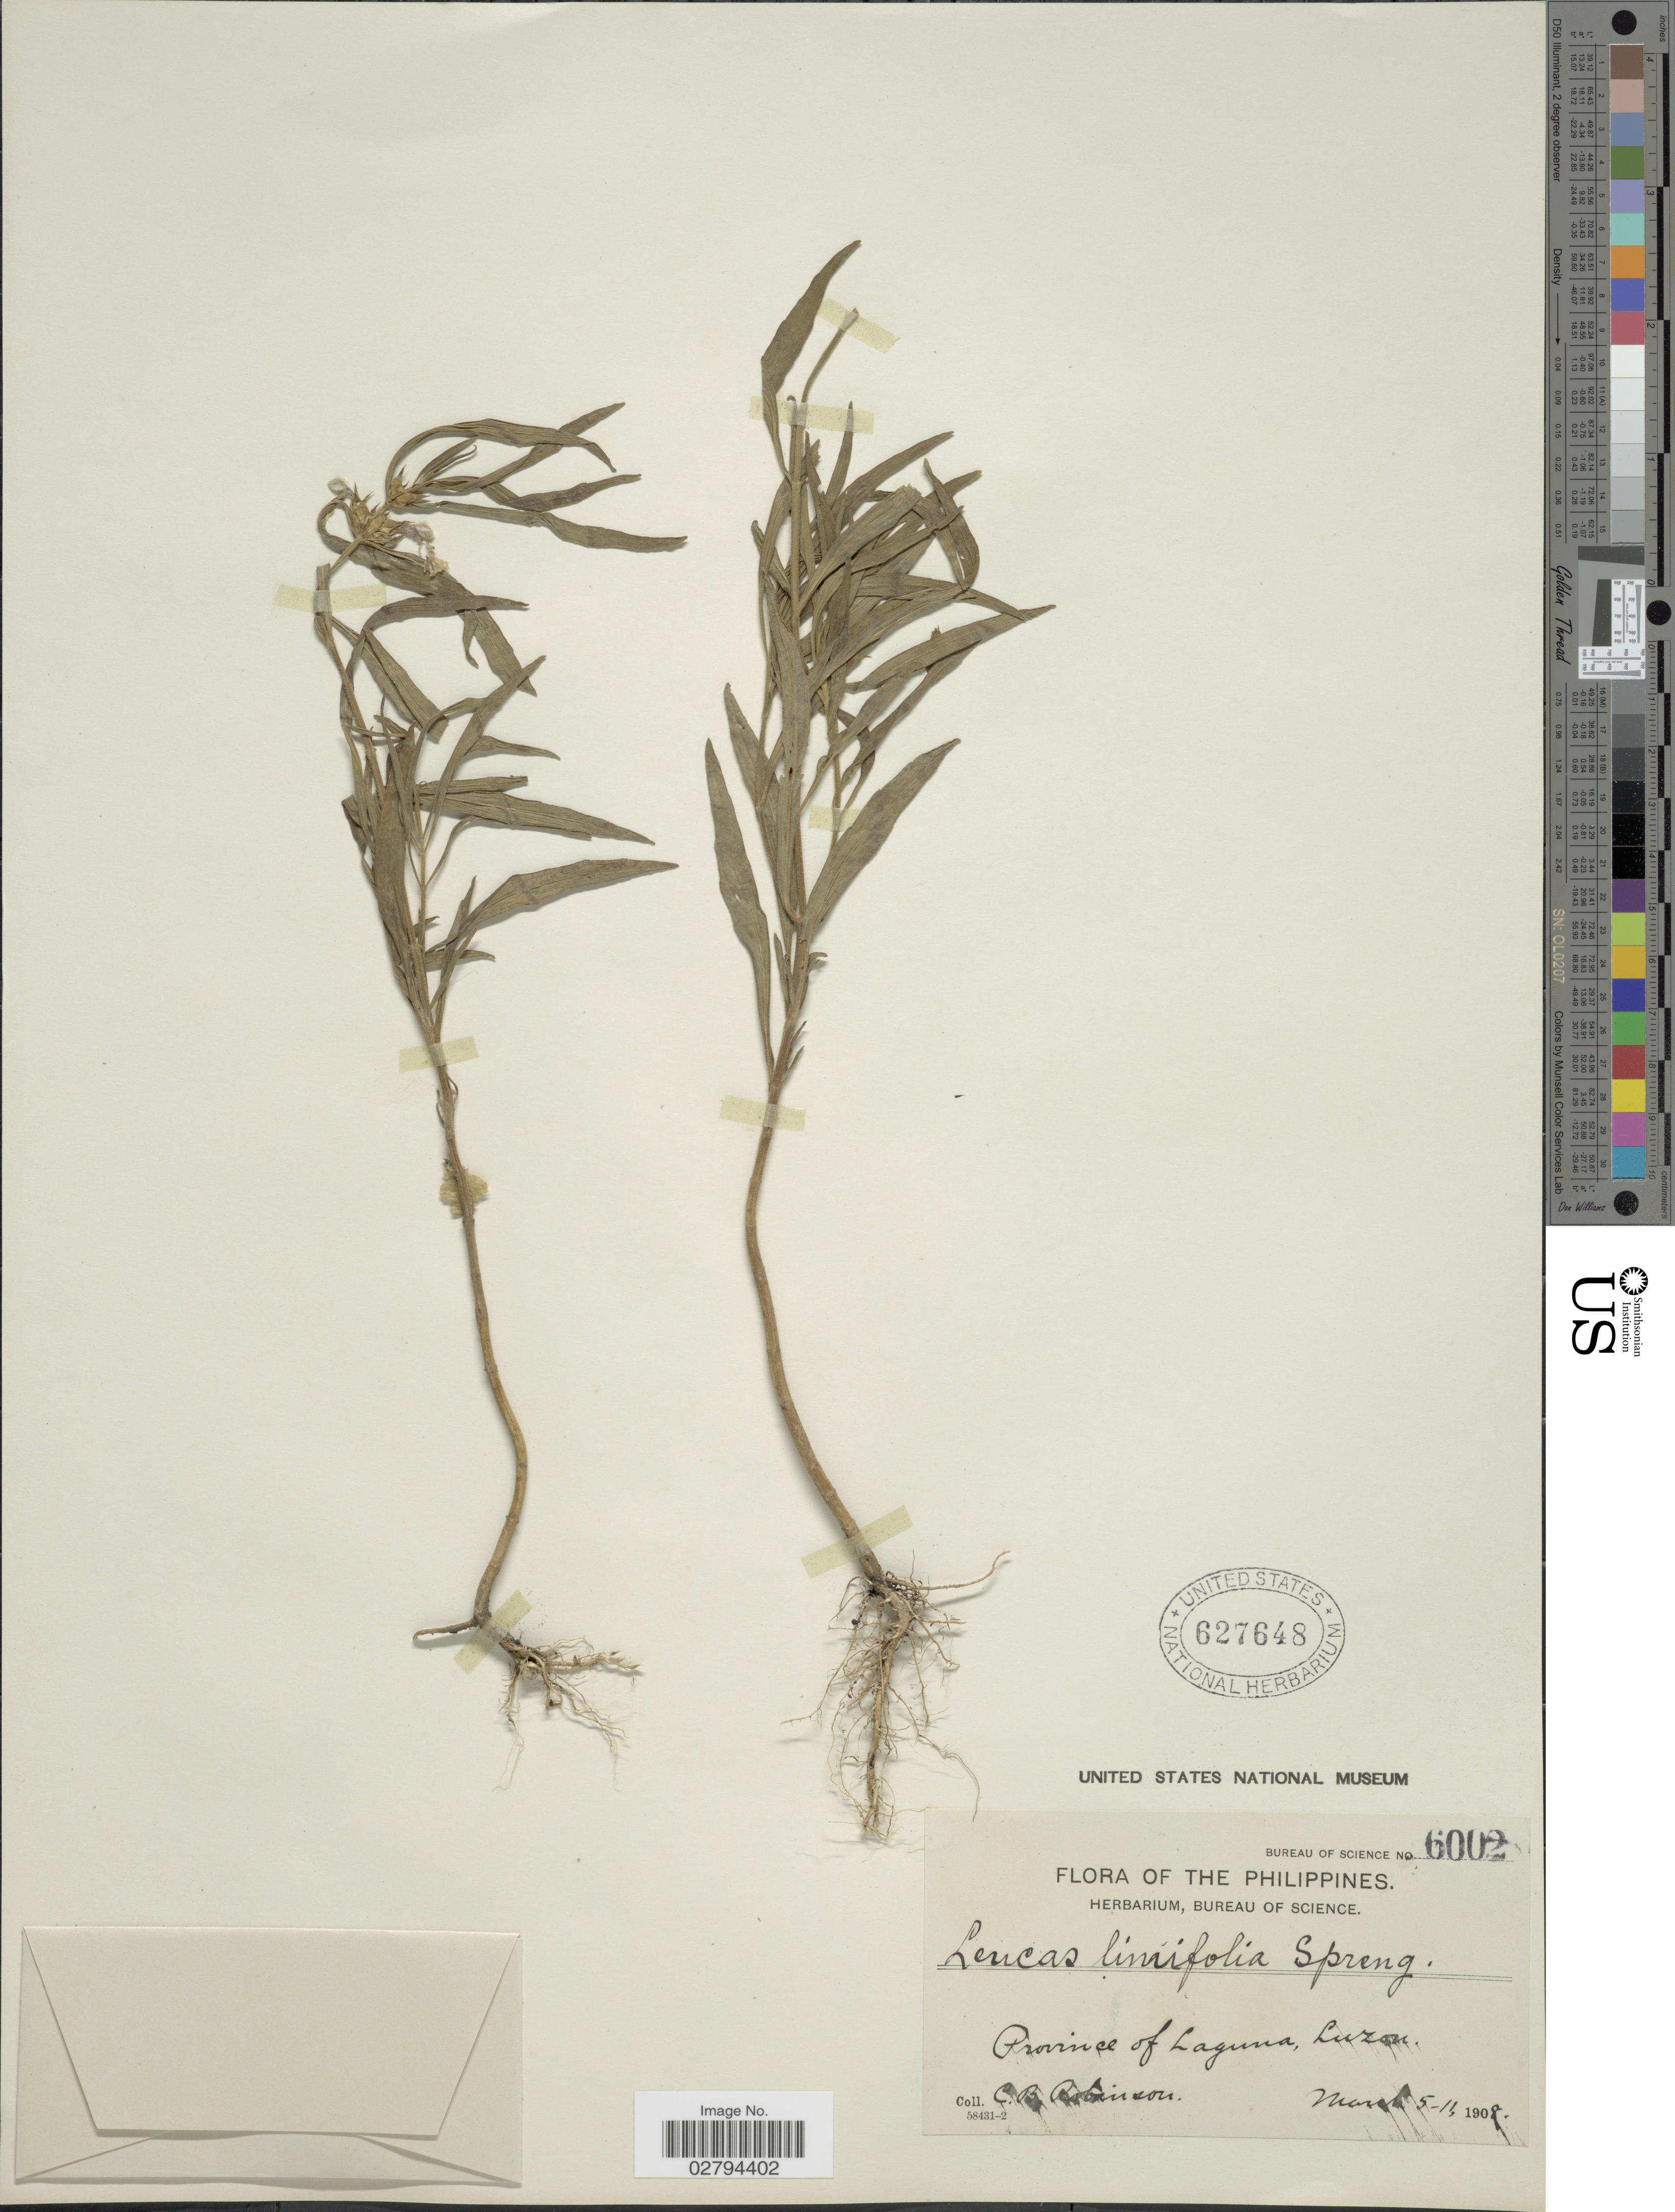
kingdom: Plantae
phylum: Tracheophyta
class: Magnoliopsida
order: Lamiales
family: Lamiaceae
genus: Leucas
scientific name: Leucas lavandulifolia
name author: Small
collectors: C. Robinson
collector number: Bureau of Science 6002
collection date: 1908-03-05/1908-03-11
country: Philippines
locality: Province of Laguna, Luzon.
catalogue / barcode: US 627648